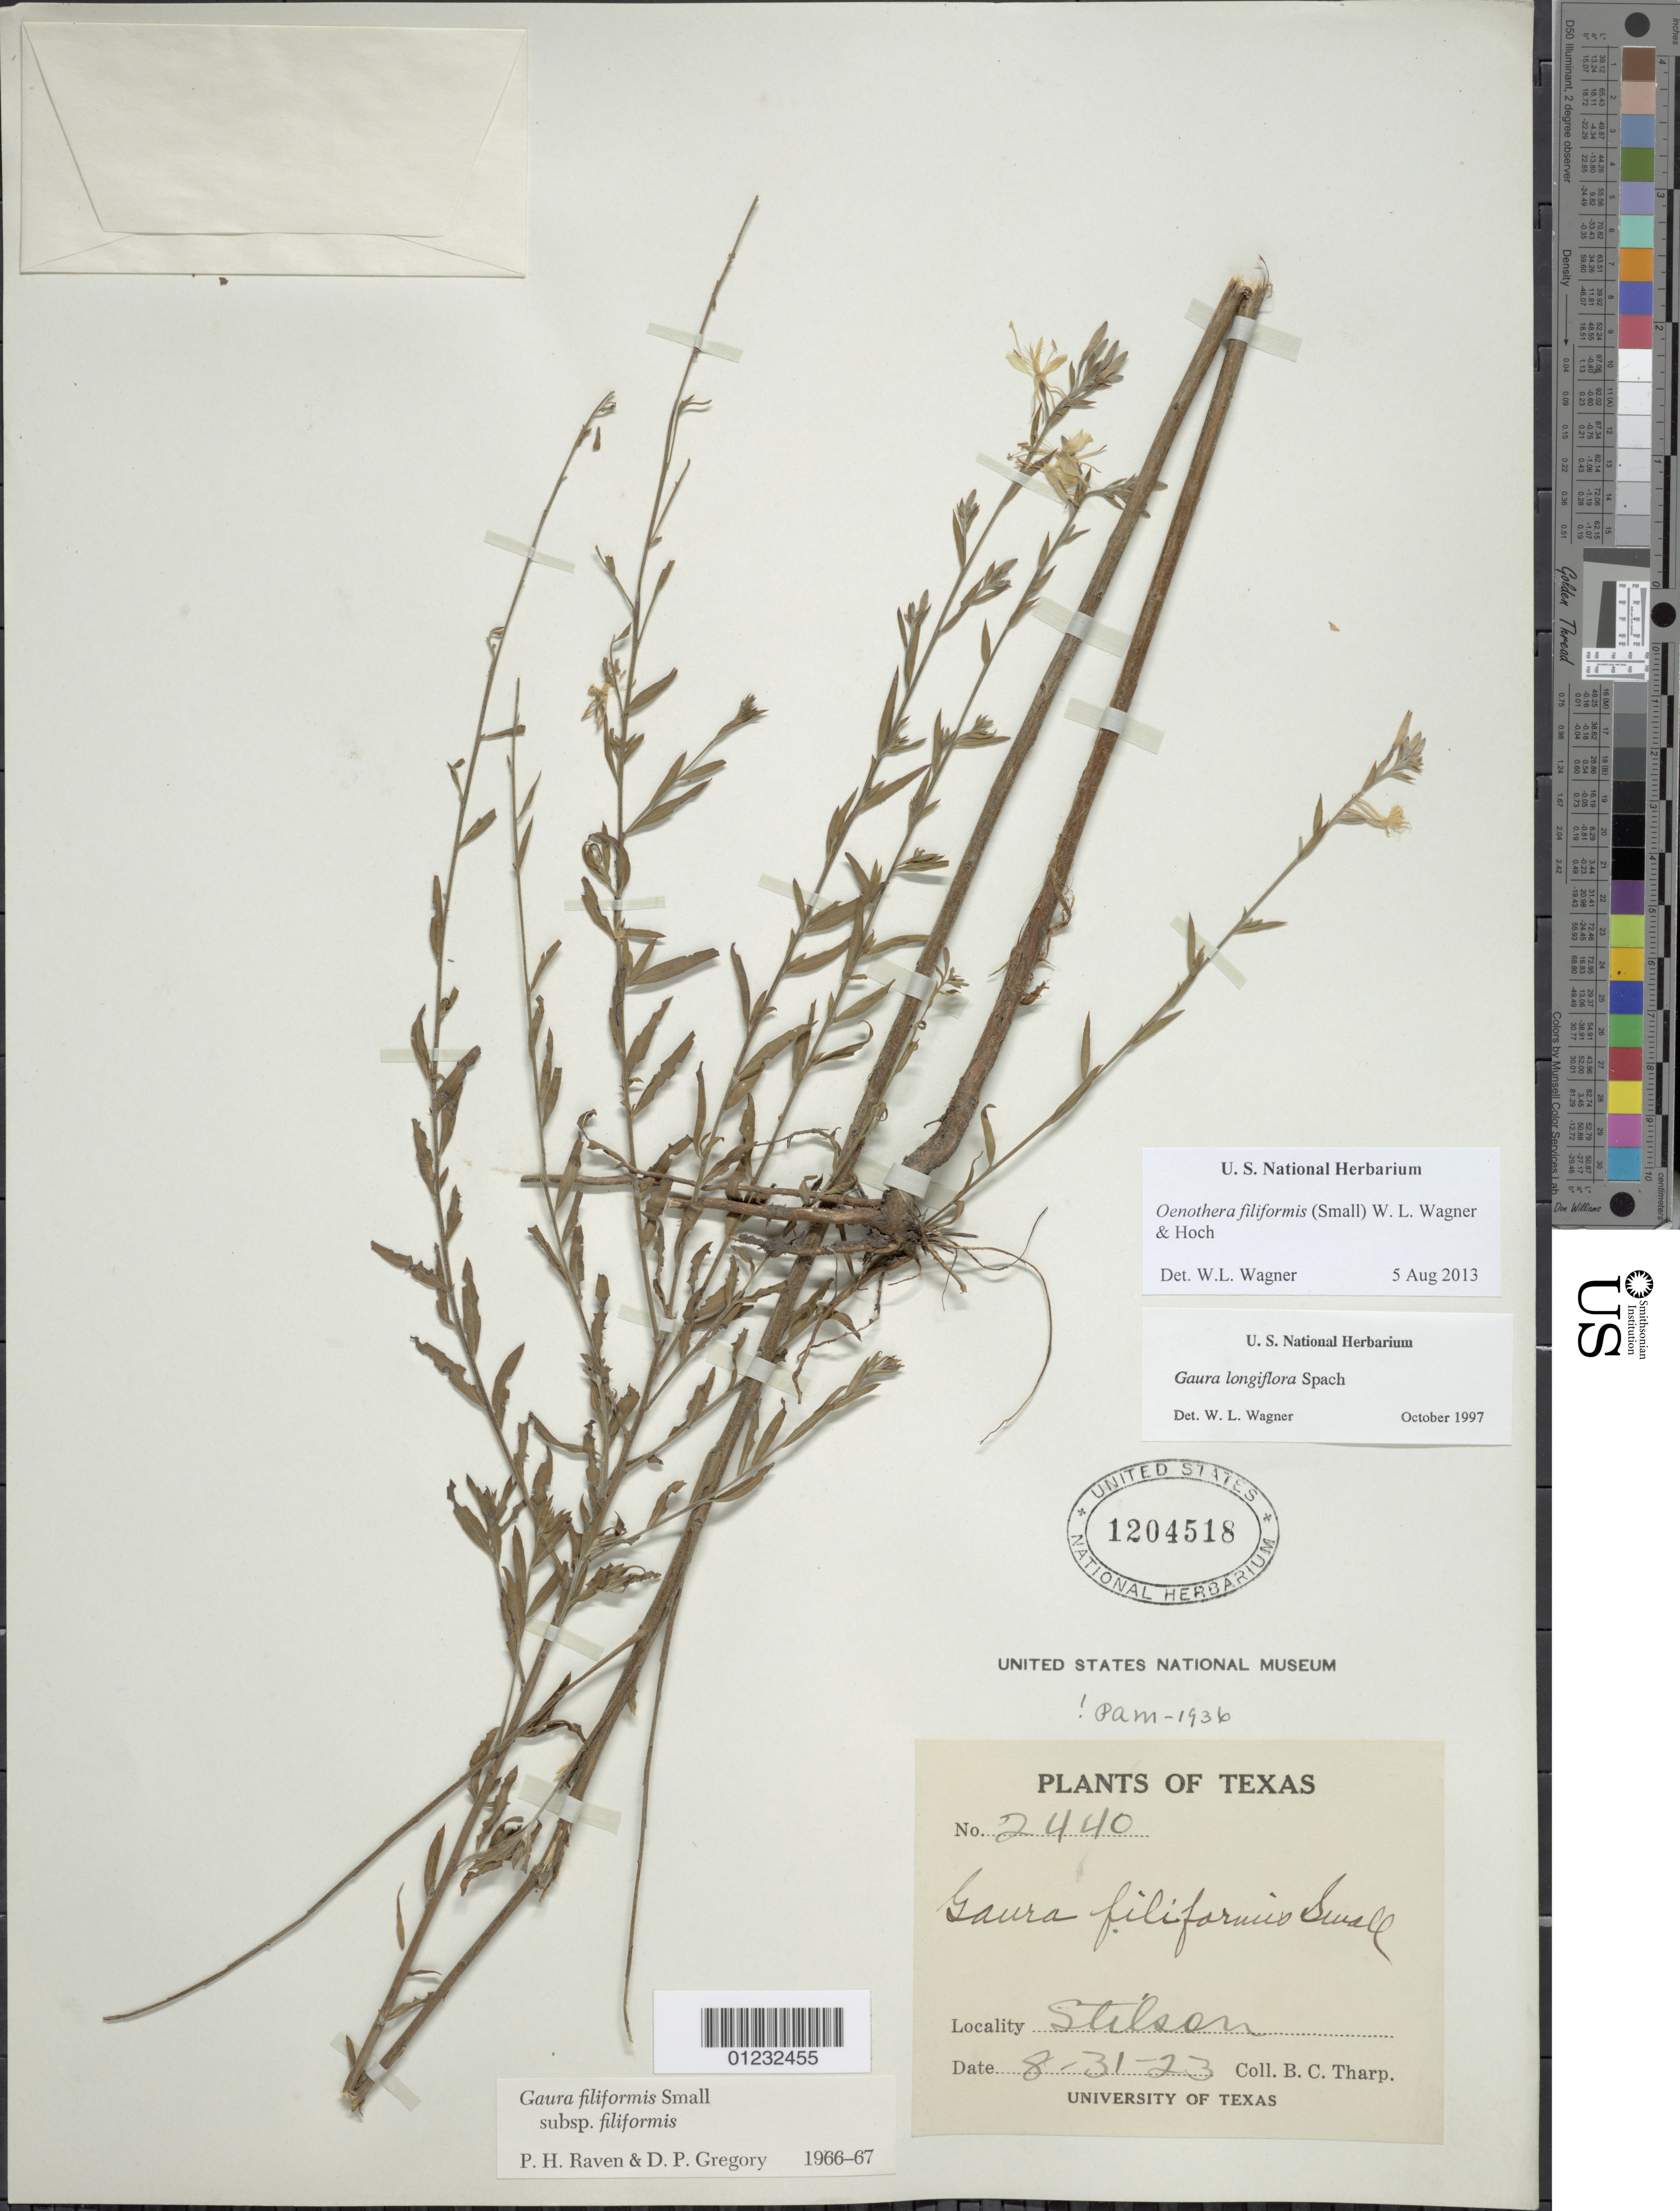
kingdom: Plantae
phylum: Tracheophyta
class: Magnoliopsida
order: Myrtales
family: Onagraceae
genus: Oenothera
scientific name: Oenothera filiformis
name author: (Small) W.L. Wagner & Hoch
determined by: Wagner, W. L., (BOT), Smithsonian Institution - National Museum of Natural History (UNITED STATES)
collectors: B. C. Tharp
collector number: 2440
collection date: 1923-08-31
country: United States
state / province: Texas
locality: Stetson.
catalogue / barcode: US 1204518